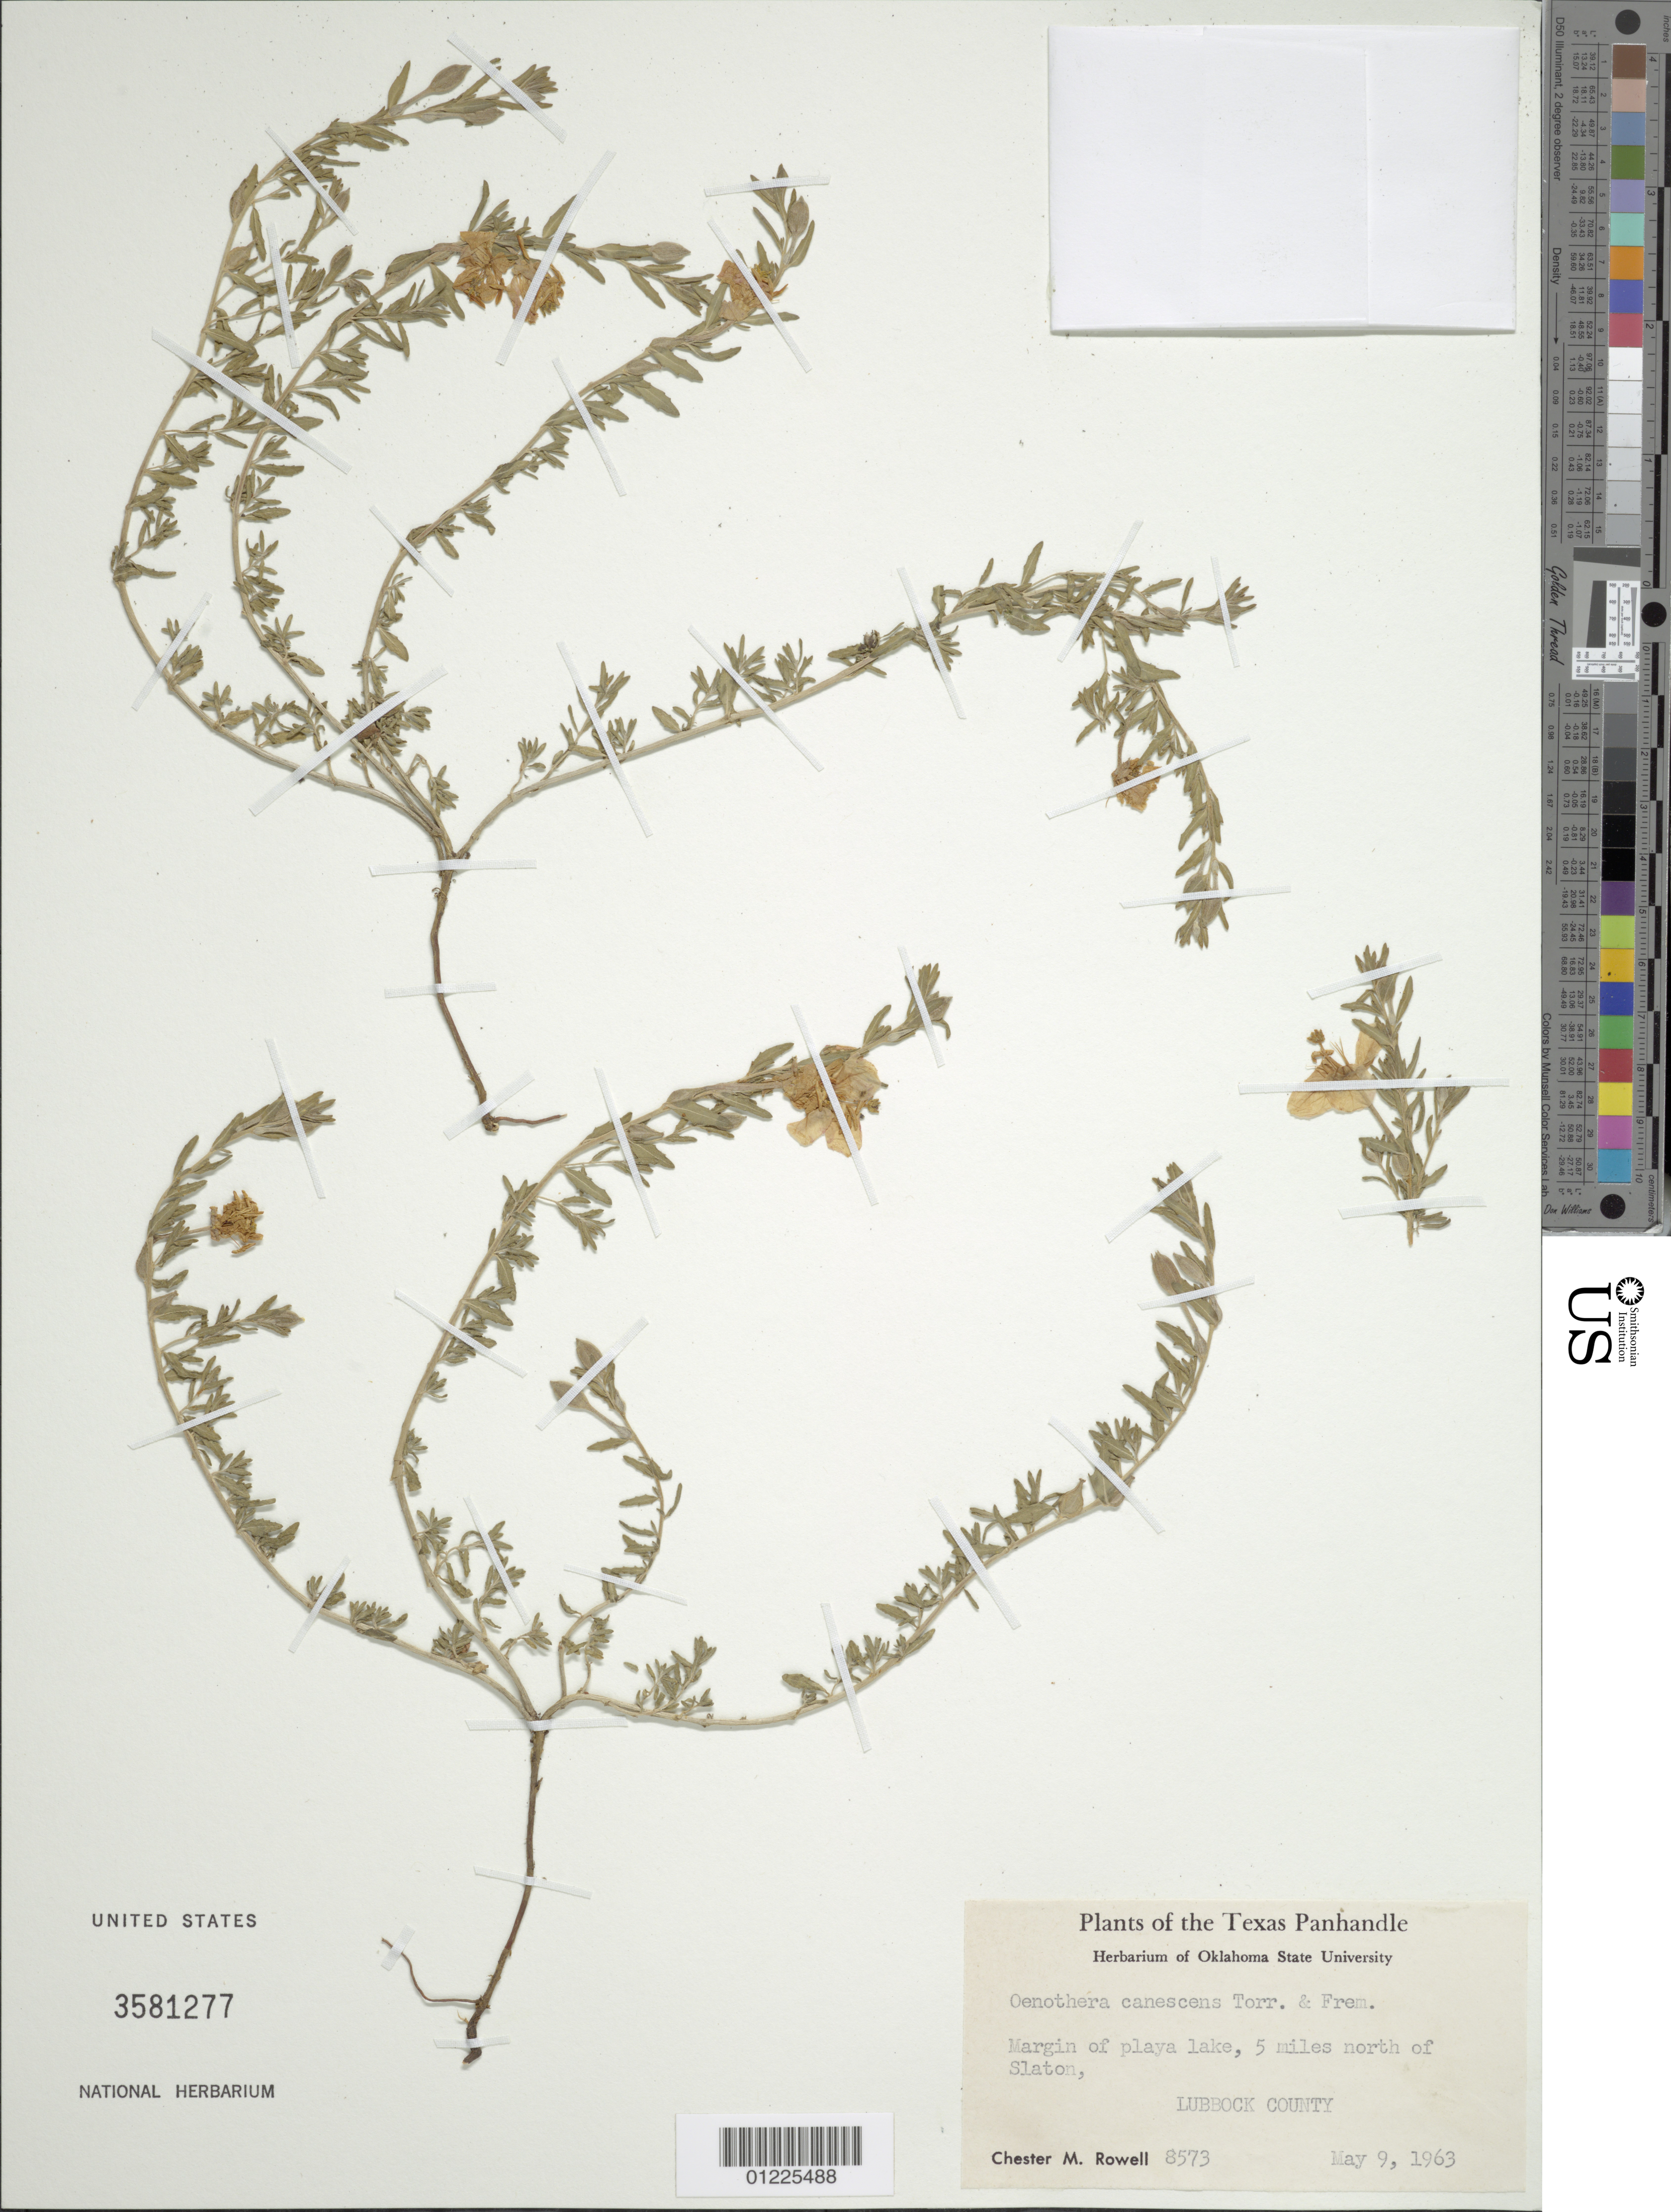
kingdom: Plantae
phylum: Tracheophyta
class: Magnoliopsida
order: Myrtales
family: Onagraceae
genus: Oenothera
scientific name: Oenothera canescens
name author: Torr. & Frém.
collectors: C. M. Rowell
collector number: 8573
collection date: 1963-05-09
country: United States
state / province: Texas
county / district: Lubbock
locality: Margin of playa lake, 5 miles N of Slaton.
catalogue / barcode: US 3581277